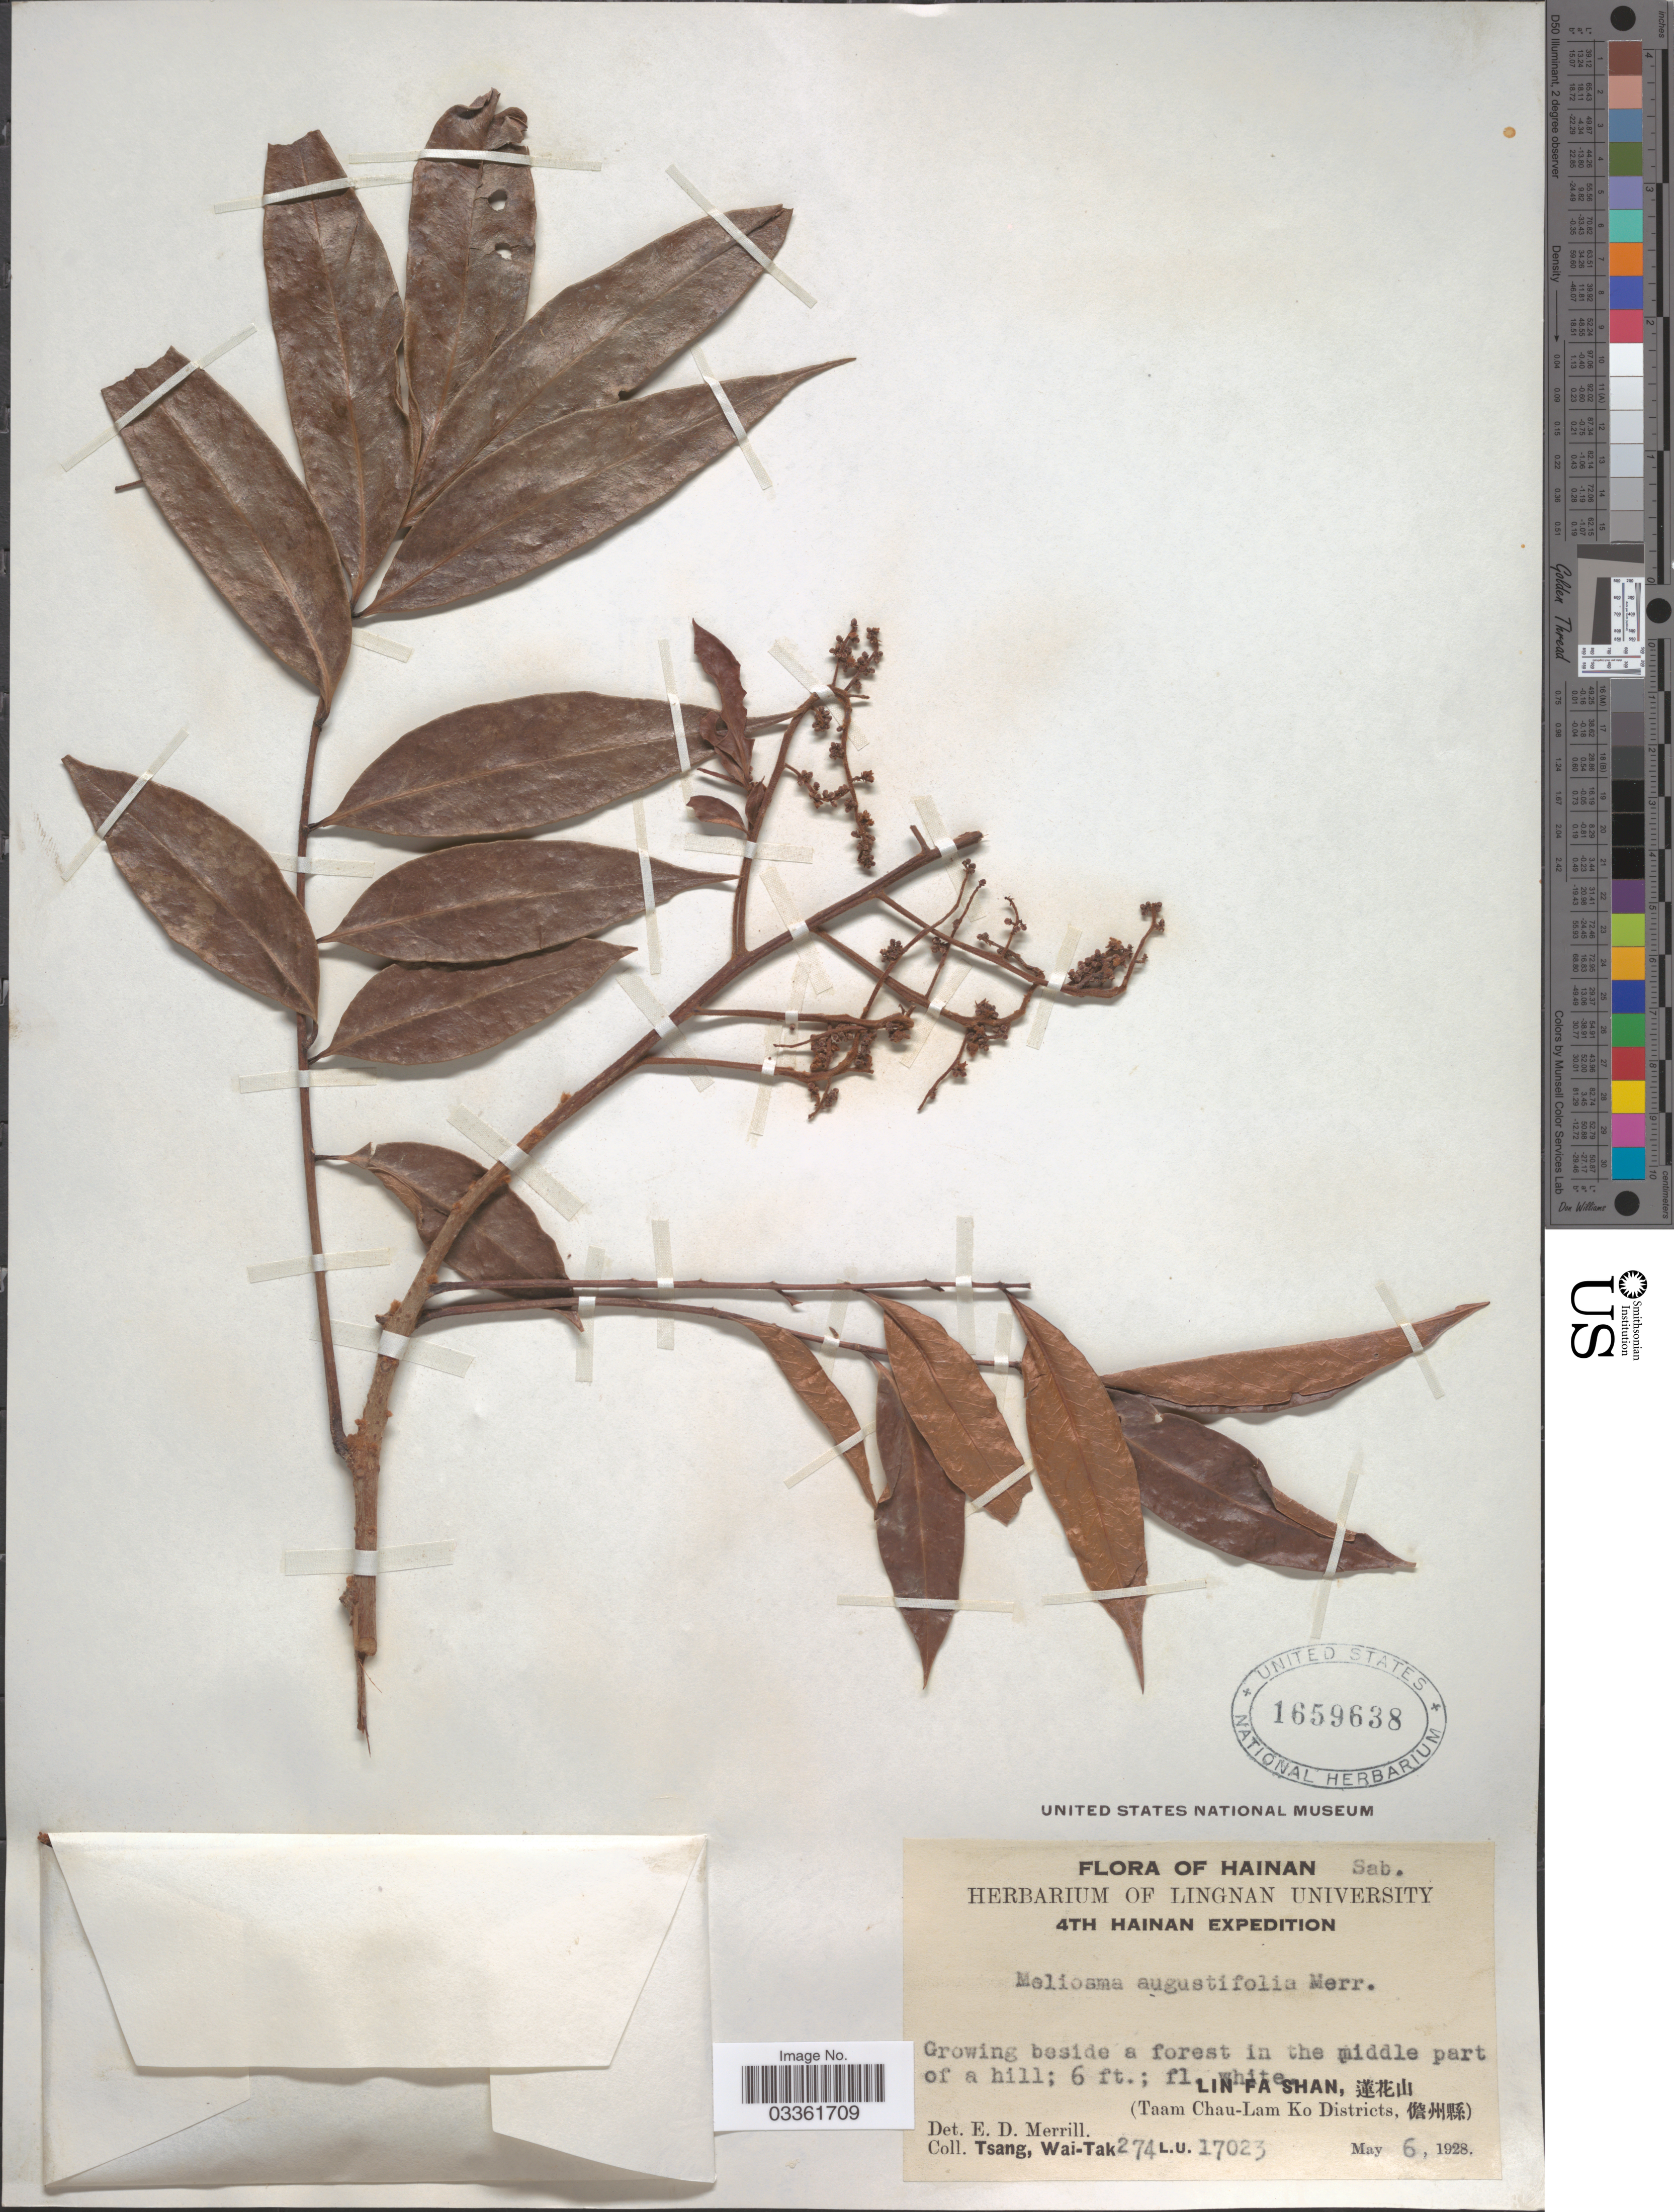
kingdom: Plantae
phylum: Tracheophyta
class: Magnoliopsida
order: Proteales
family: Sabiaceae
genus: Meliosma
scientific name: Meliosma angustifolia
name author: Merr.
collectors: W. T. Tsang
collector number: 274 L.U. 17023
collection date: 1928-05-06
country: China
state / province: Hainan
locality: Lin Fa Shan, X. (Taam Chau-Lam Ko Districts, X).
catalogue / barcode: US 1659638